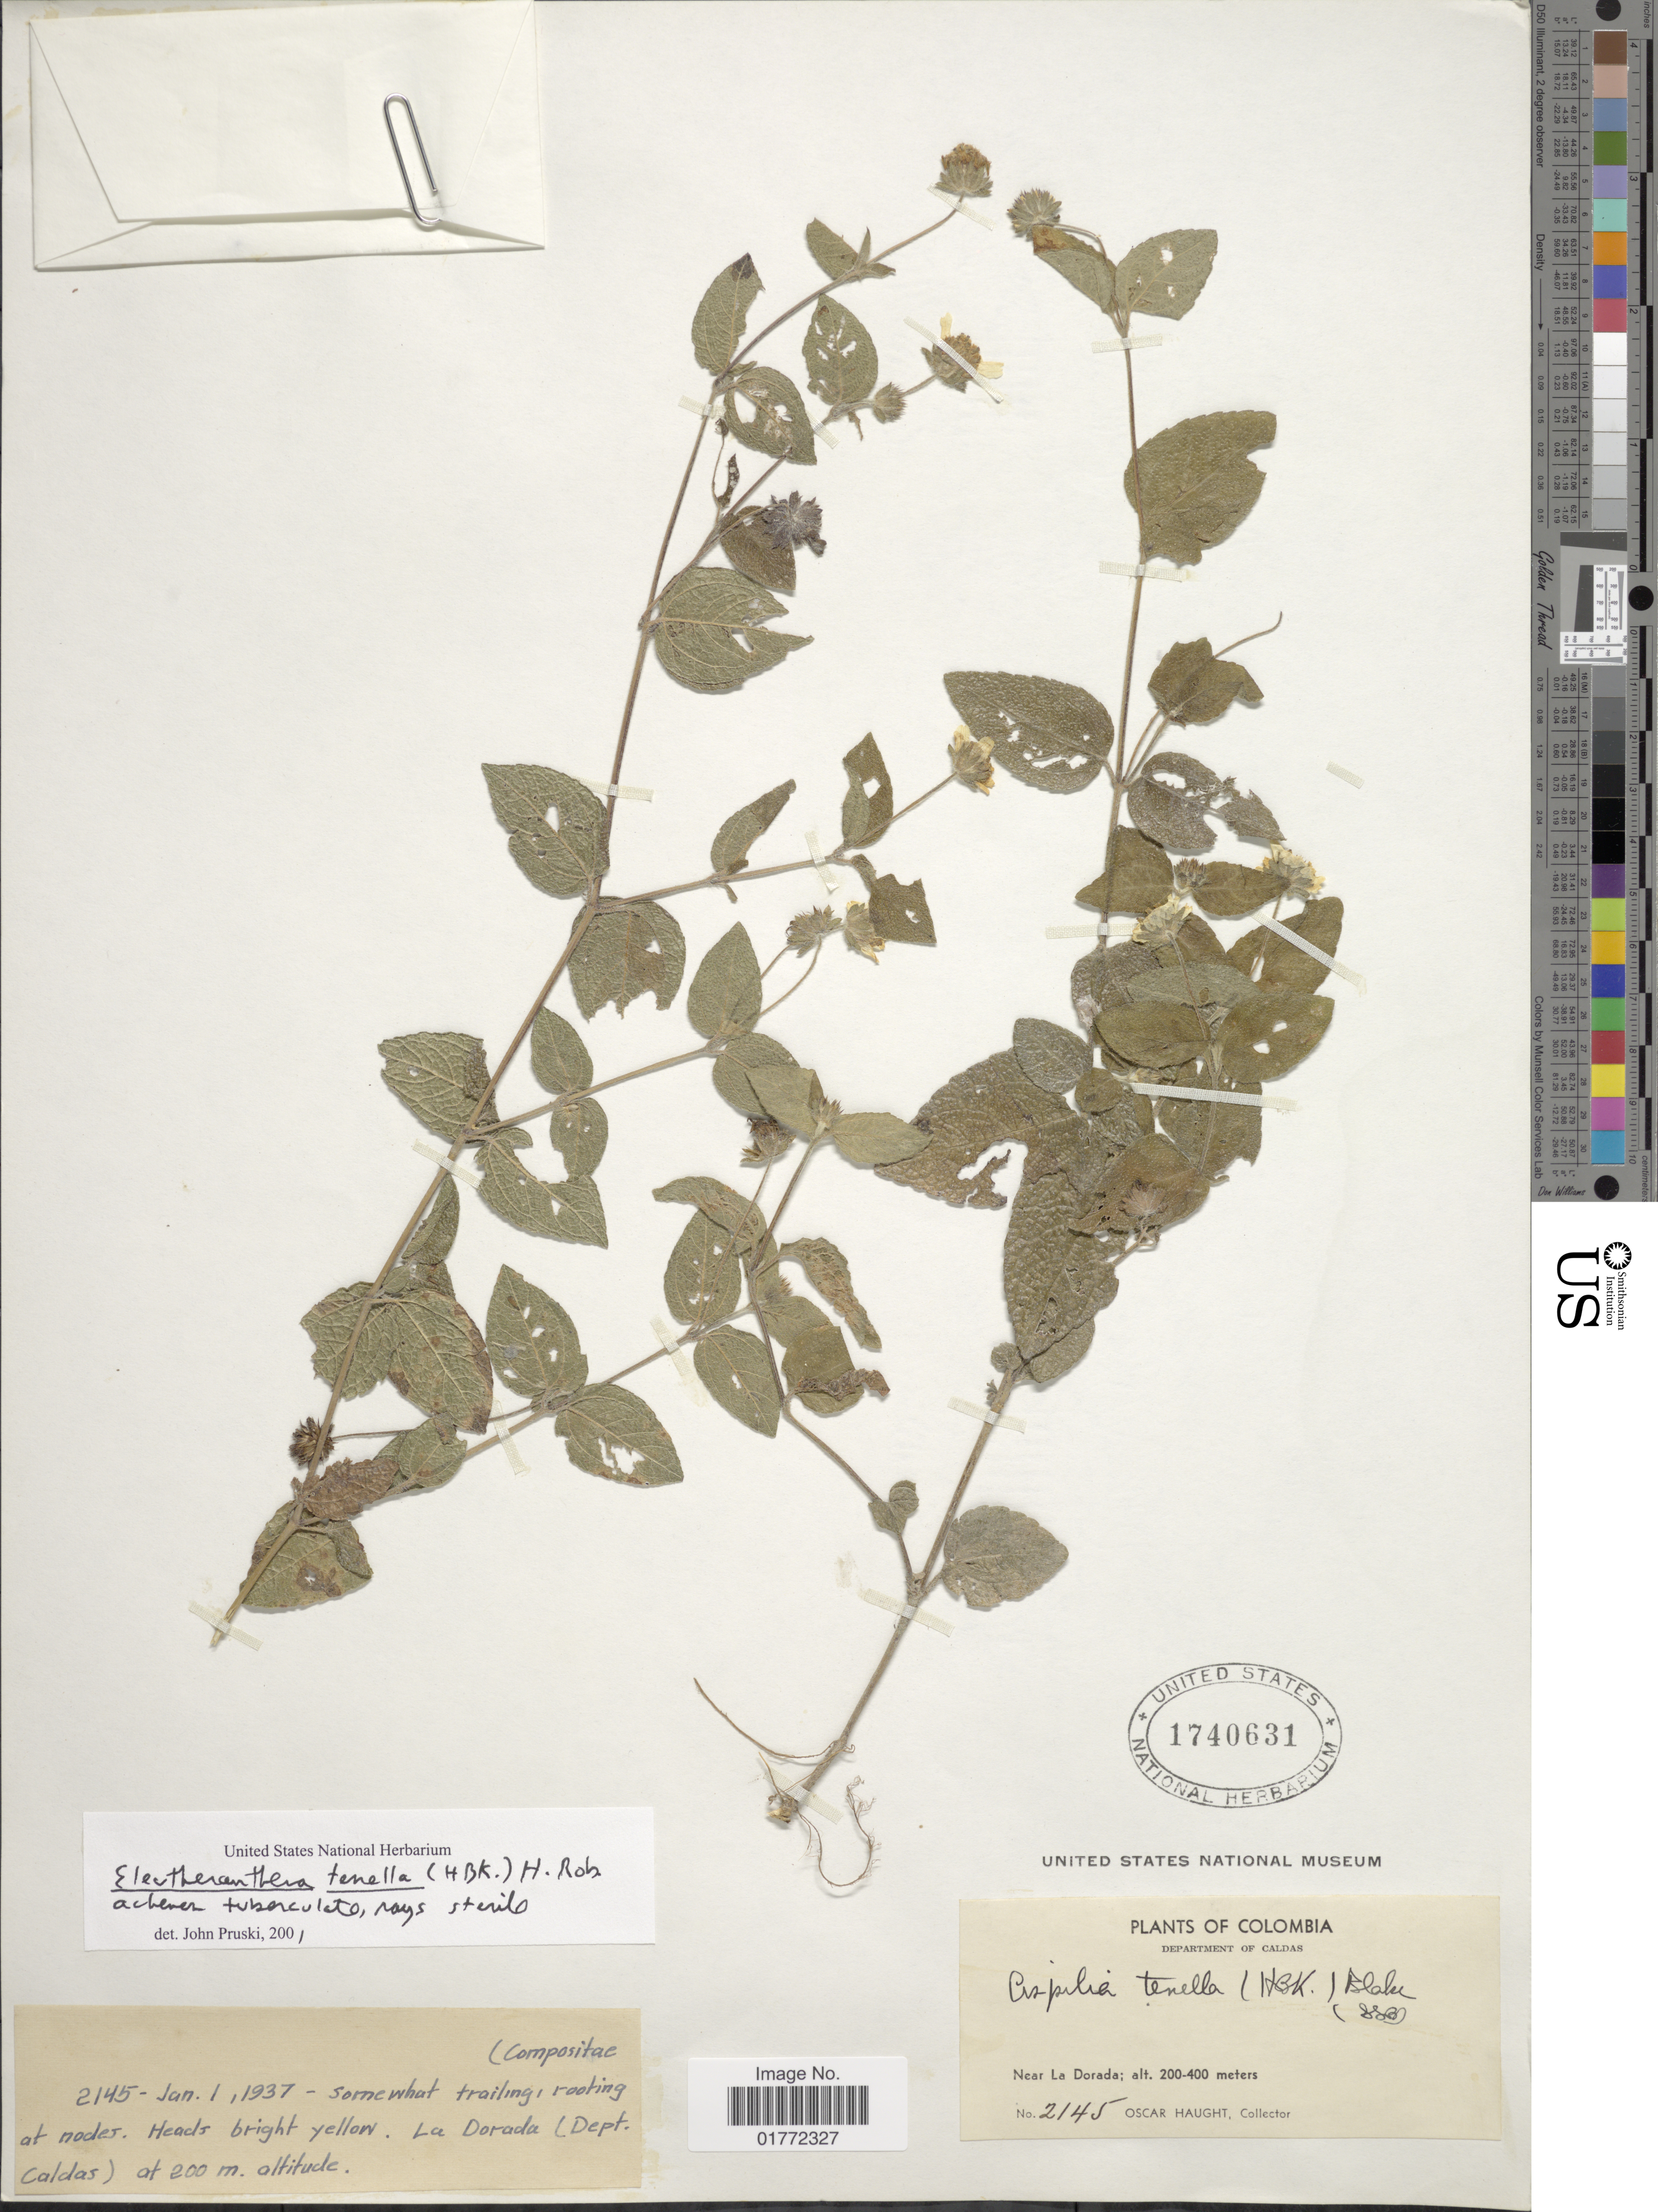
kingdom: Plantae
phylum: Tracheophyta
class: Magnoliopsida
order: Asterales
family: Asteraceae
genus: Eleutheranthera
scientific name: Eleutheranthera tenella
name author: (Kunth) H. Rob.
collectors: O. L. Haught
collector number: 2145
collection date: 1937-01-01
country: Colombia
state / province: Caldas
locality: Near La Dorada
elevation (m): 200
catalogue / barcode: US 1740631